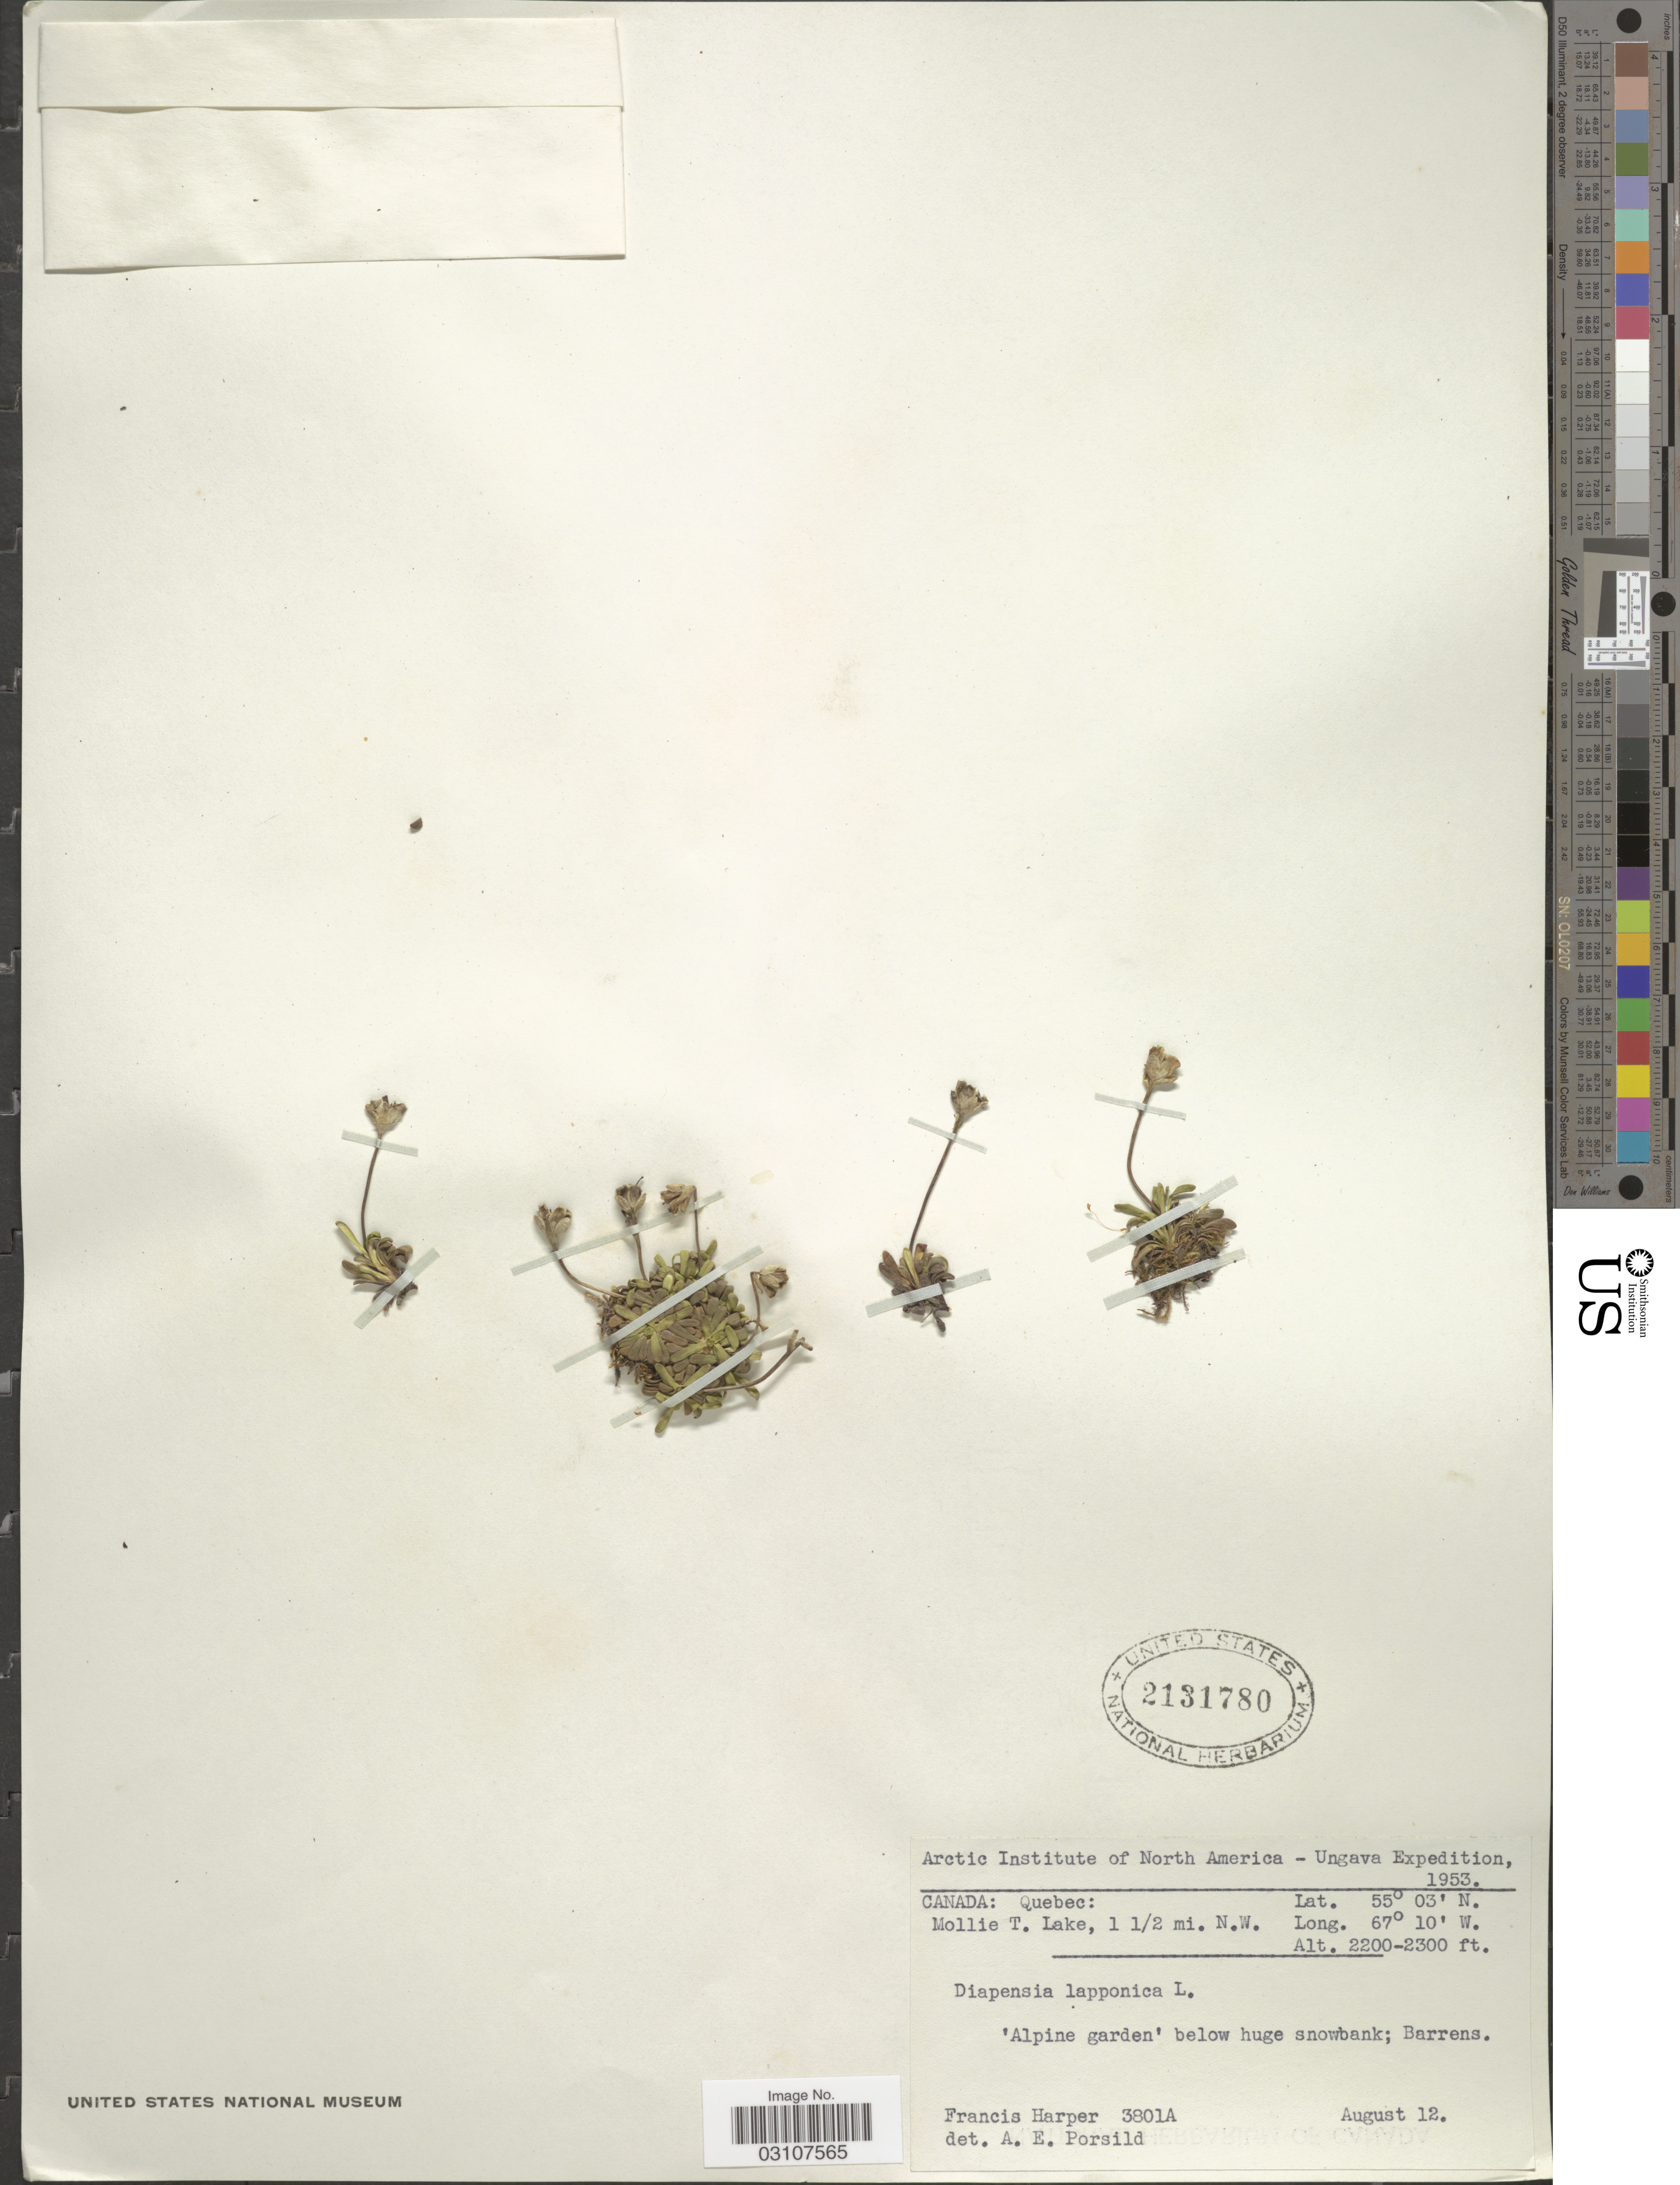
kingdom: Plantae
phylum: Tracheophyta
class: Magnoliopsida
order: Ericales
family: Diapensiaceae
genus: Diapensia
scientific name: Diapensia lapponica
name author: L.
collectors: F. Harper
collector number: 3801A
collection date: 1953-08-12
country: Canada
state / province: Quebec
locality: Mollie T. Lake, 1 ½ mi. N.W. 'Alpine garden' below huge snowbank; Barrens.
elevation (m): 671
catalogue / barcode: US 2131780